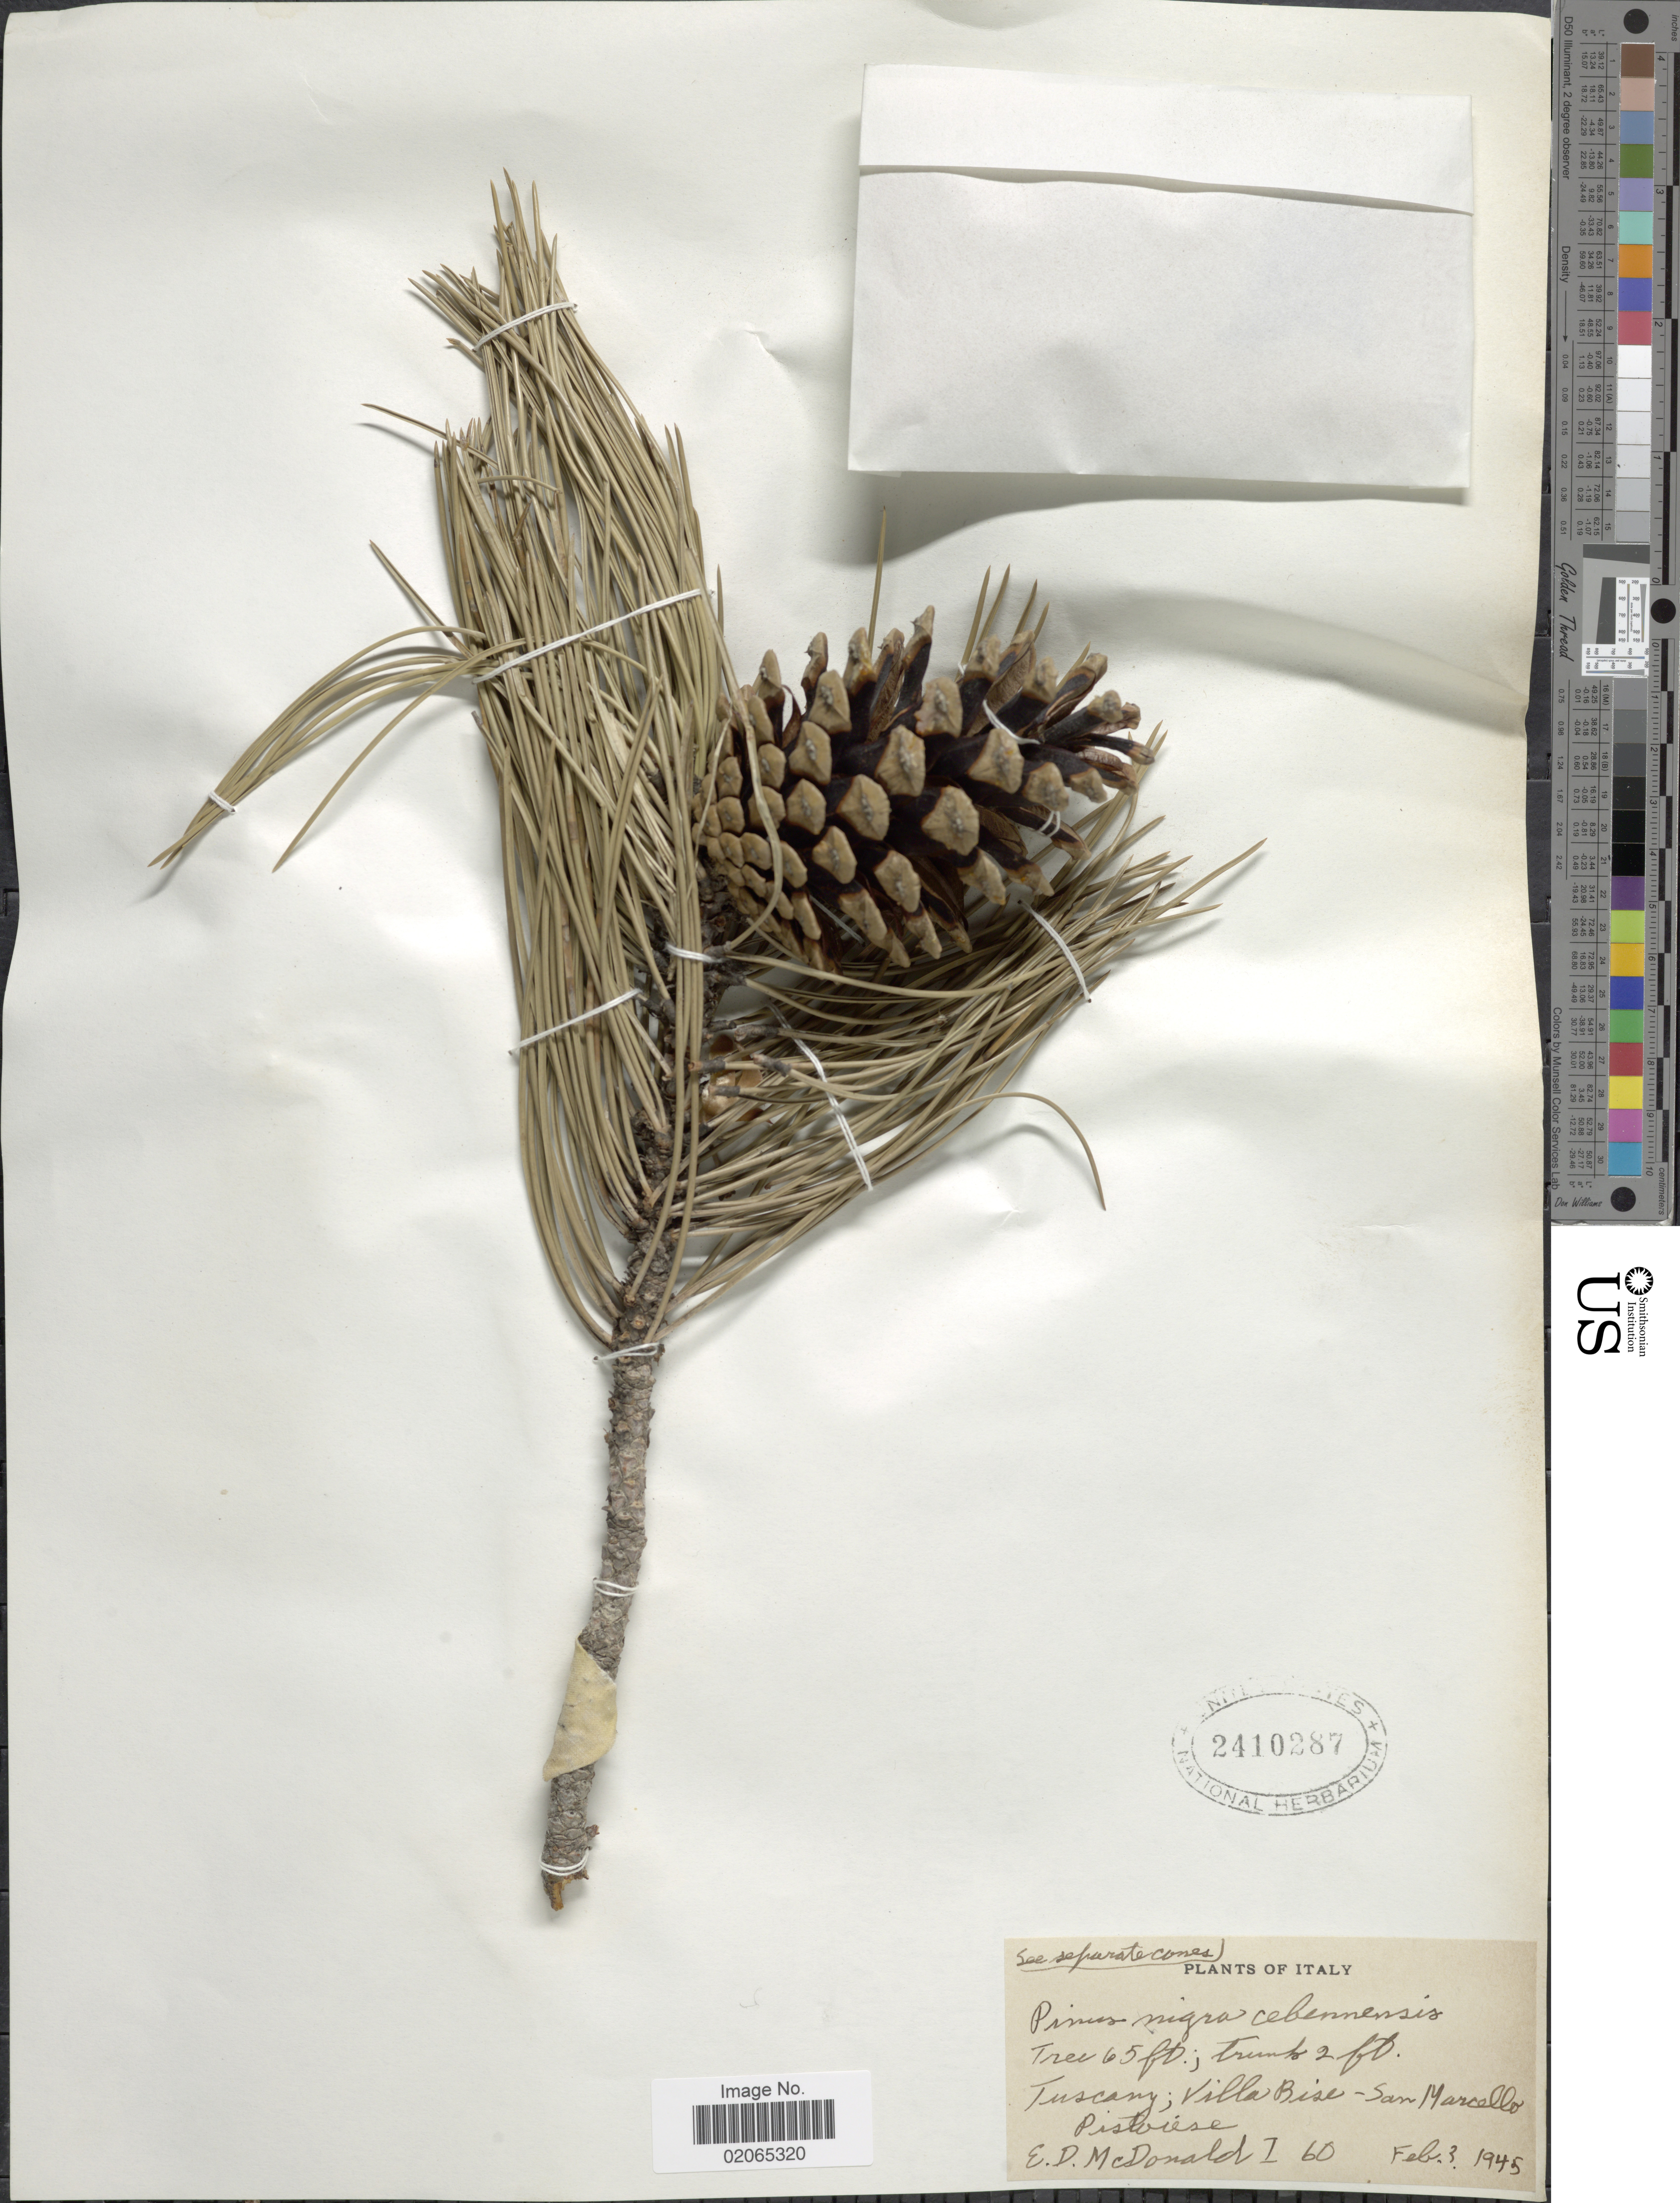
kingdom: Plantae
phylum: Tracheophyta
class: Pinopsida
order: Pinales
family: Pinaceae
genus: Pinus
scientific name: Pinus nigra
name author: Arnold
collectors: E. D. McDonald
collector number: I60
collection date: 1945-02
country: Italy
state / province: Tuscany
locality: Tuscany; Villa Bice - San Marcello Pistoiese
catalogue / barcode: US 2410287